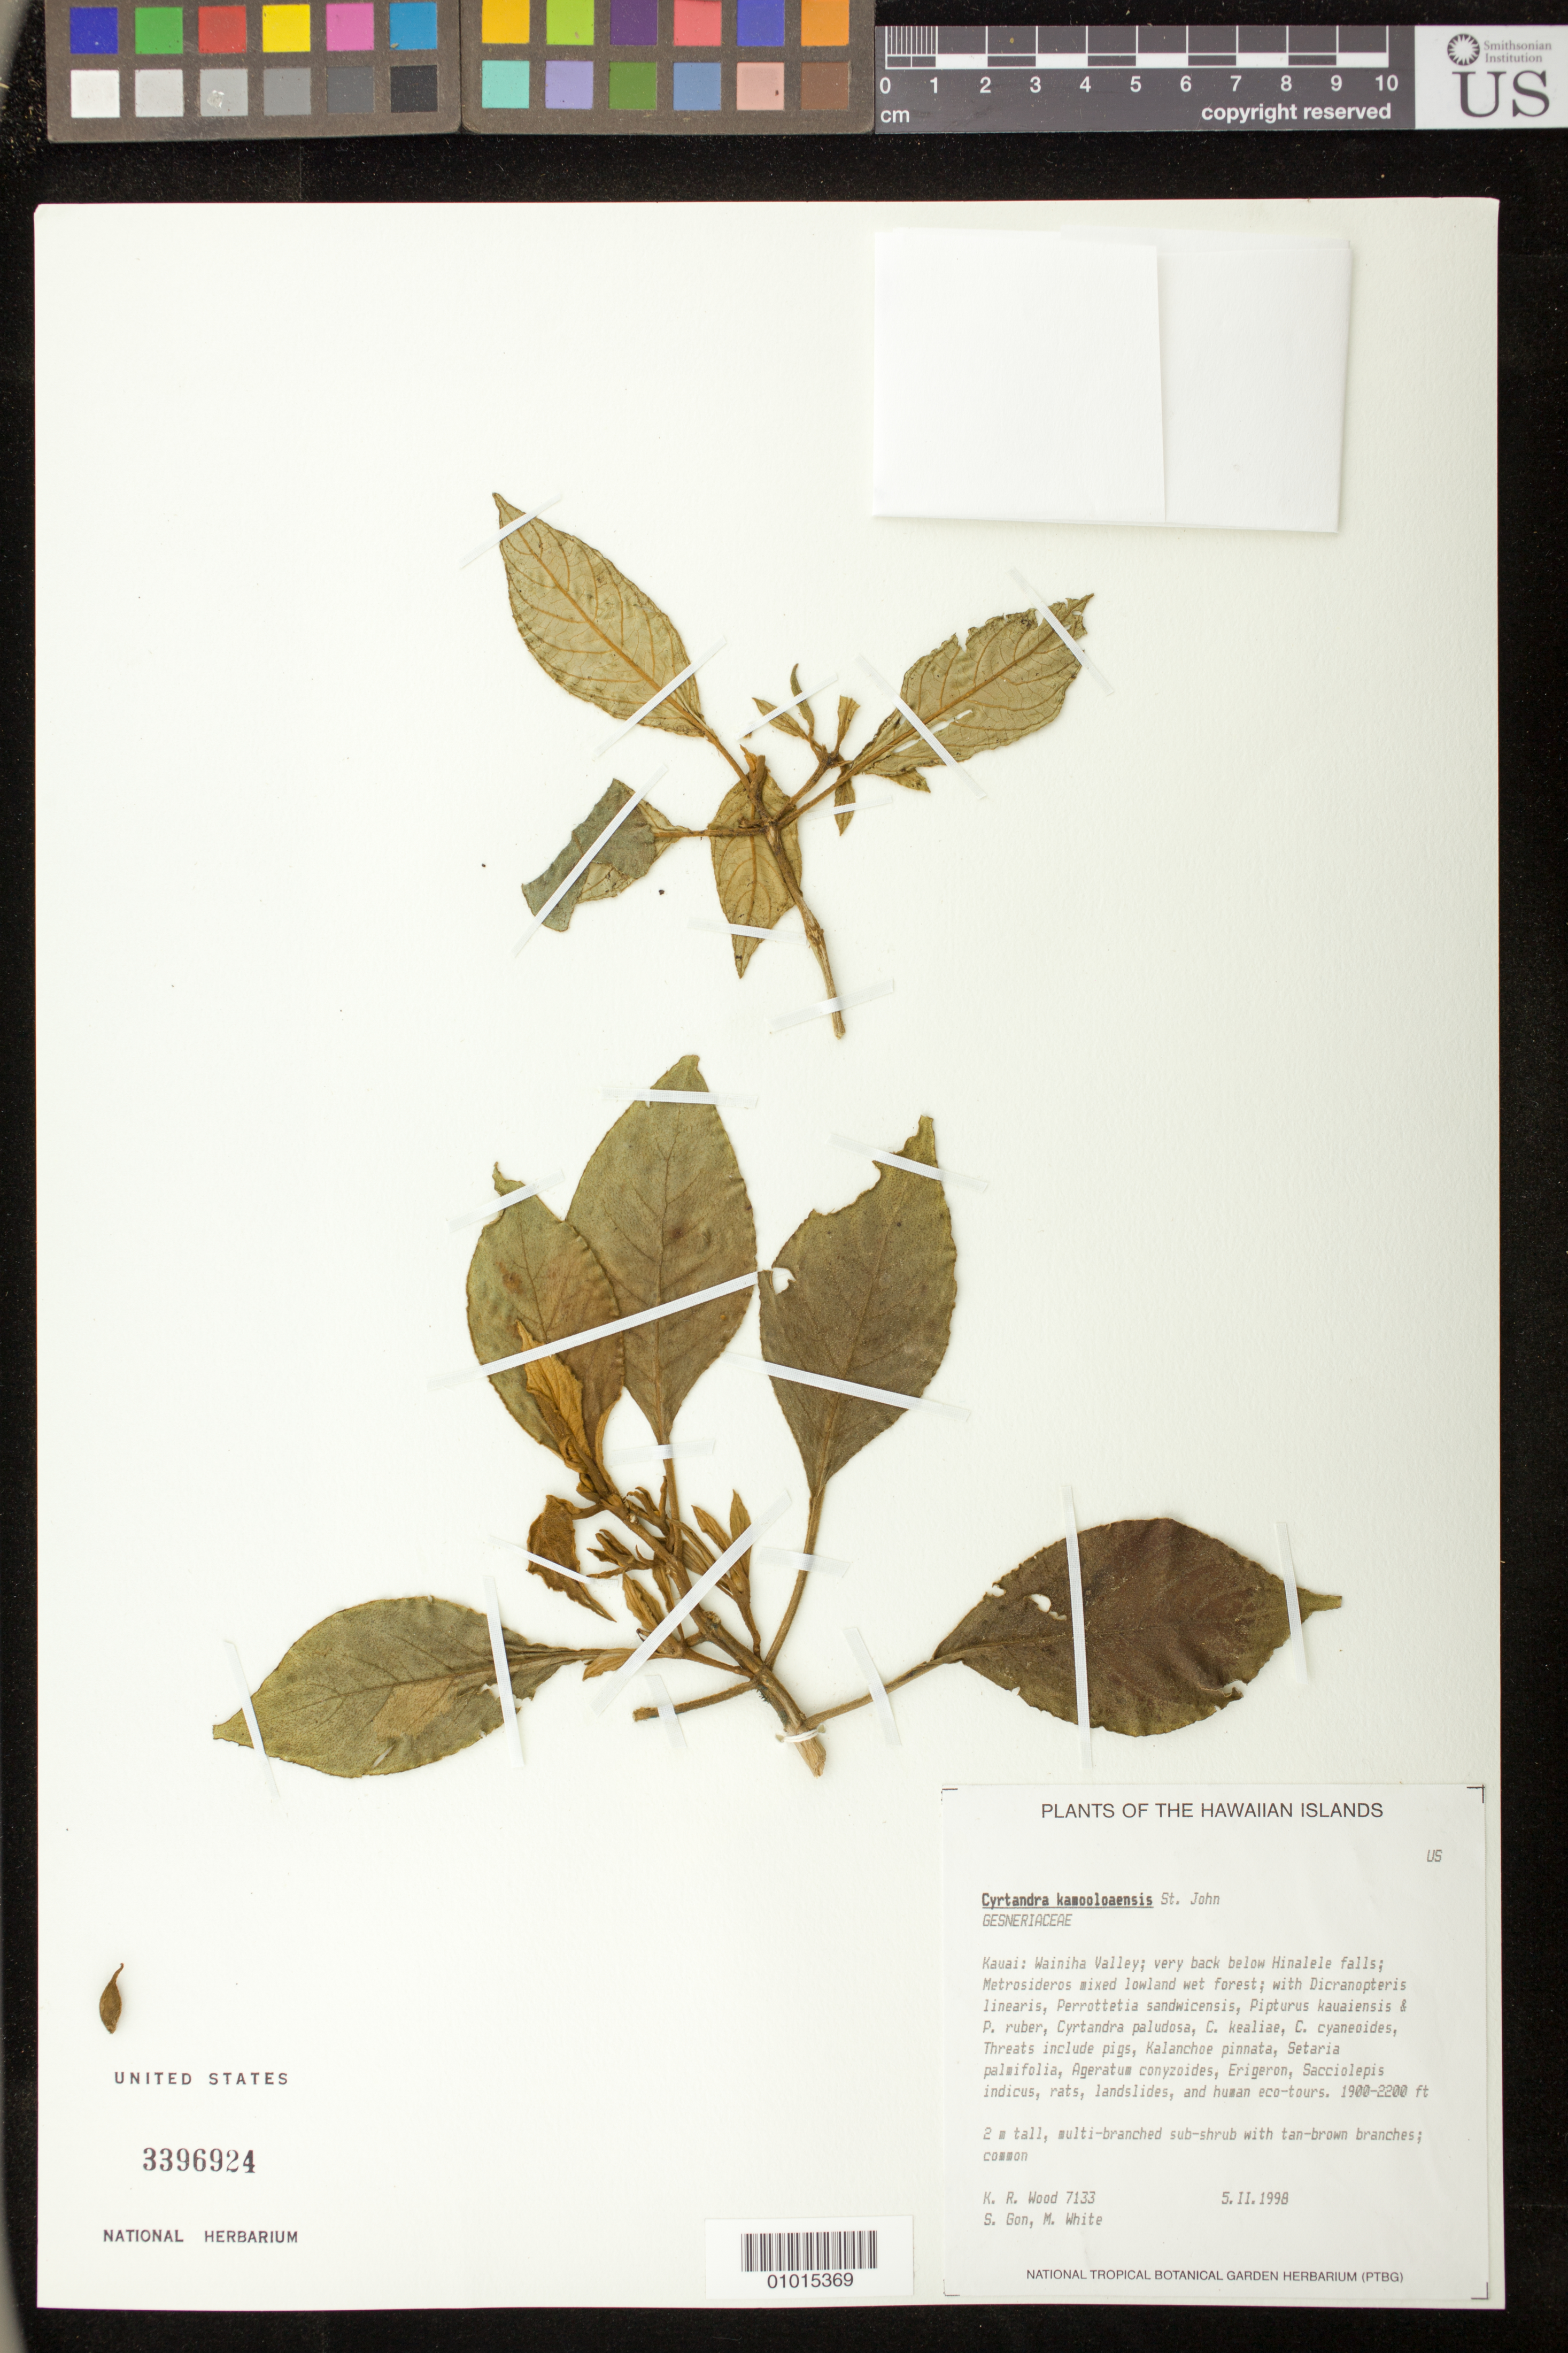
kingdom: Plantae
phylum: Tracheophyta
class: Magnoliopsida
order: Lamiales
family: Gesneriaceae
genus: Cyrtandra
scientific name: Cyrtandra kamoolaensis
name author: H. St. John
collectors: K. R. Wood, S. Gon & M. White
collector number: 7133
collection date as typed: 5 Feb 1998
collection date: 1998-02-05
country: United States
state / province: Hawaii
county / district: Kauai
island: Kaua'i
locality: Wainiha Valley, very back below Hinalele Falls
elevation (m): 580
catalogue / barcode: US 3396924